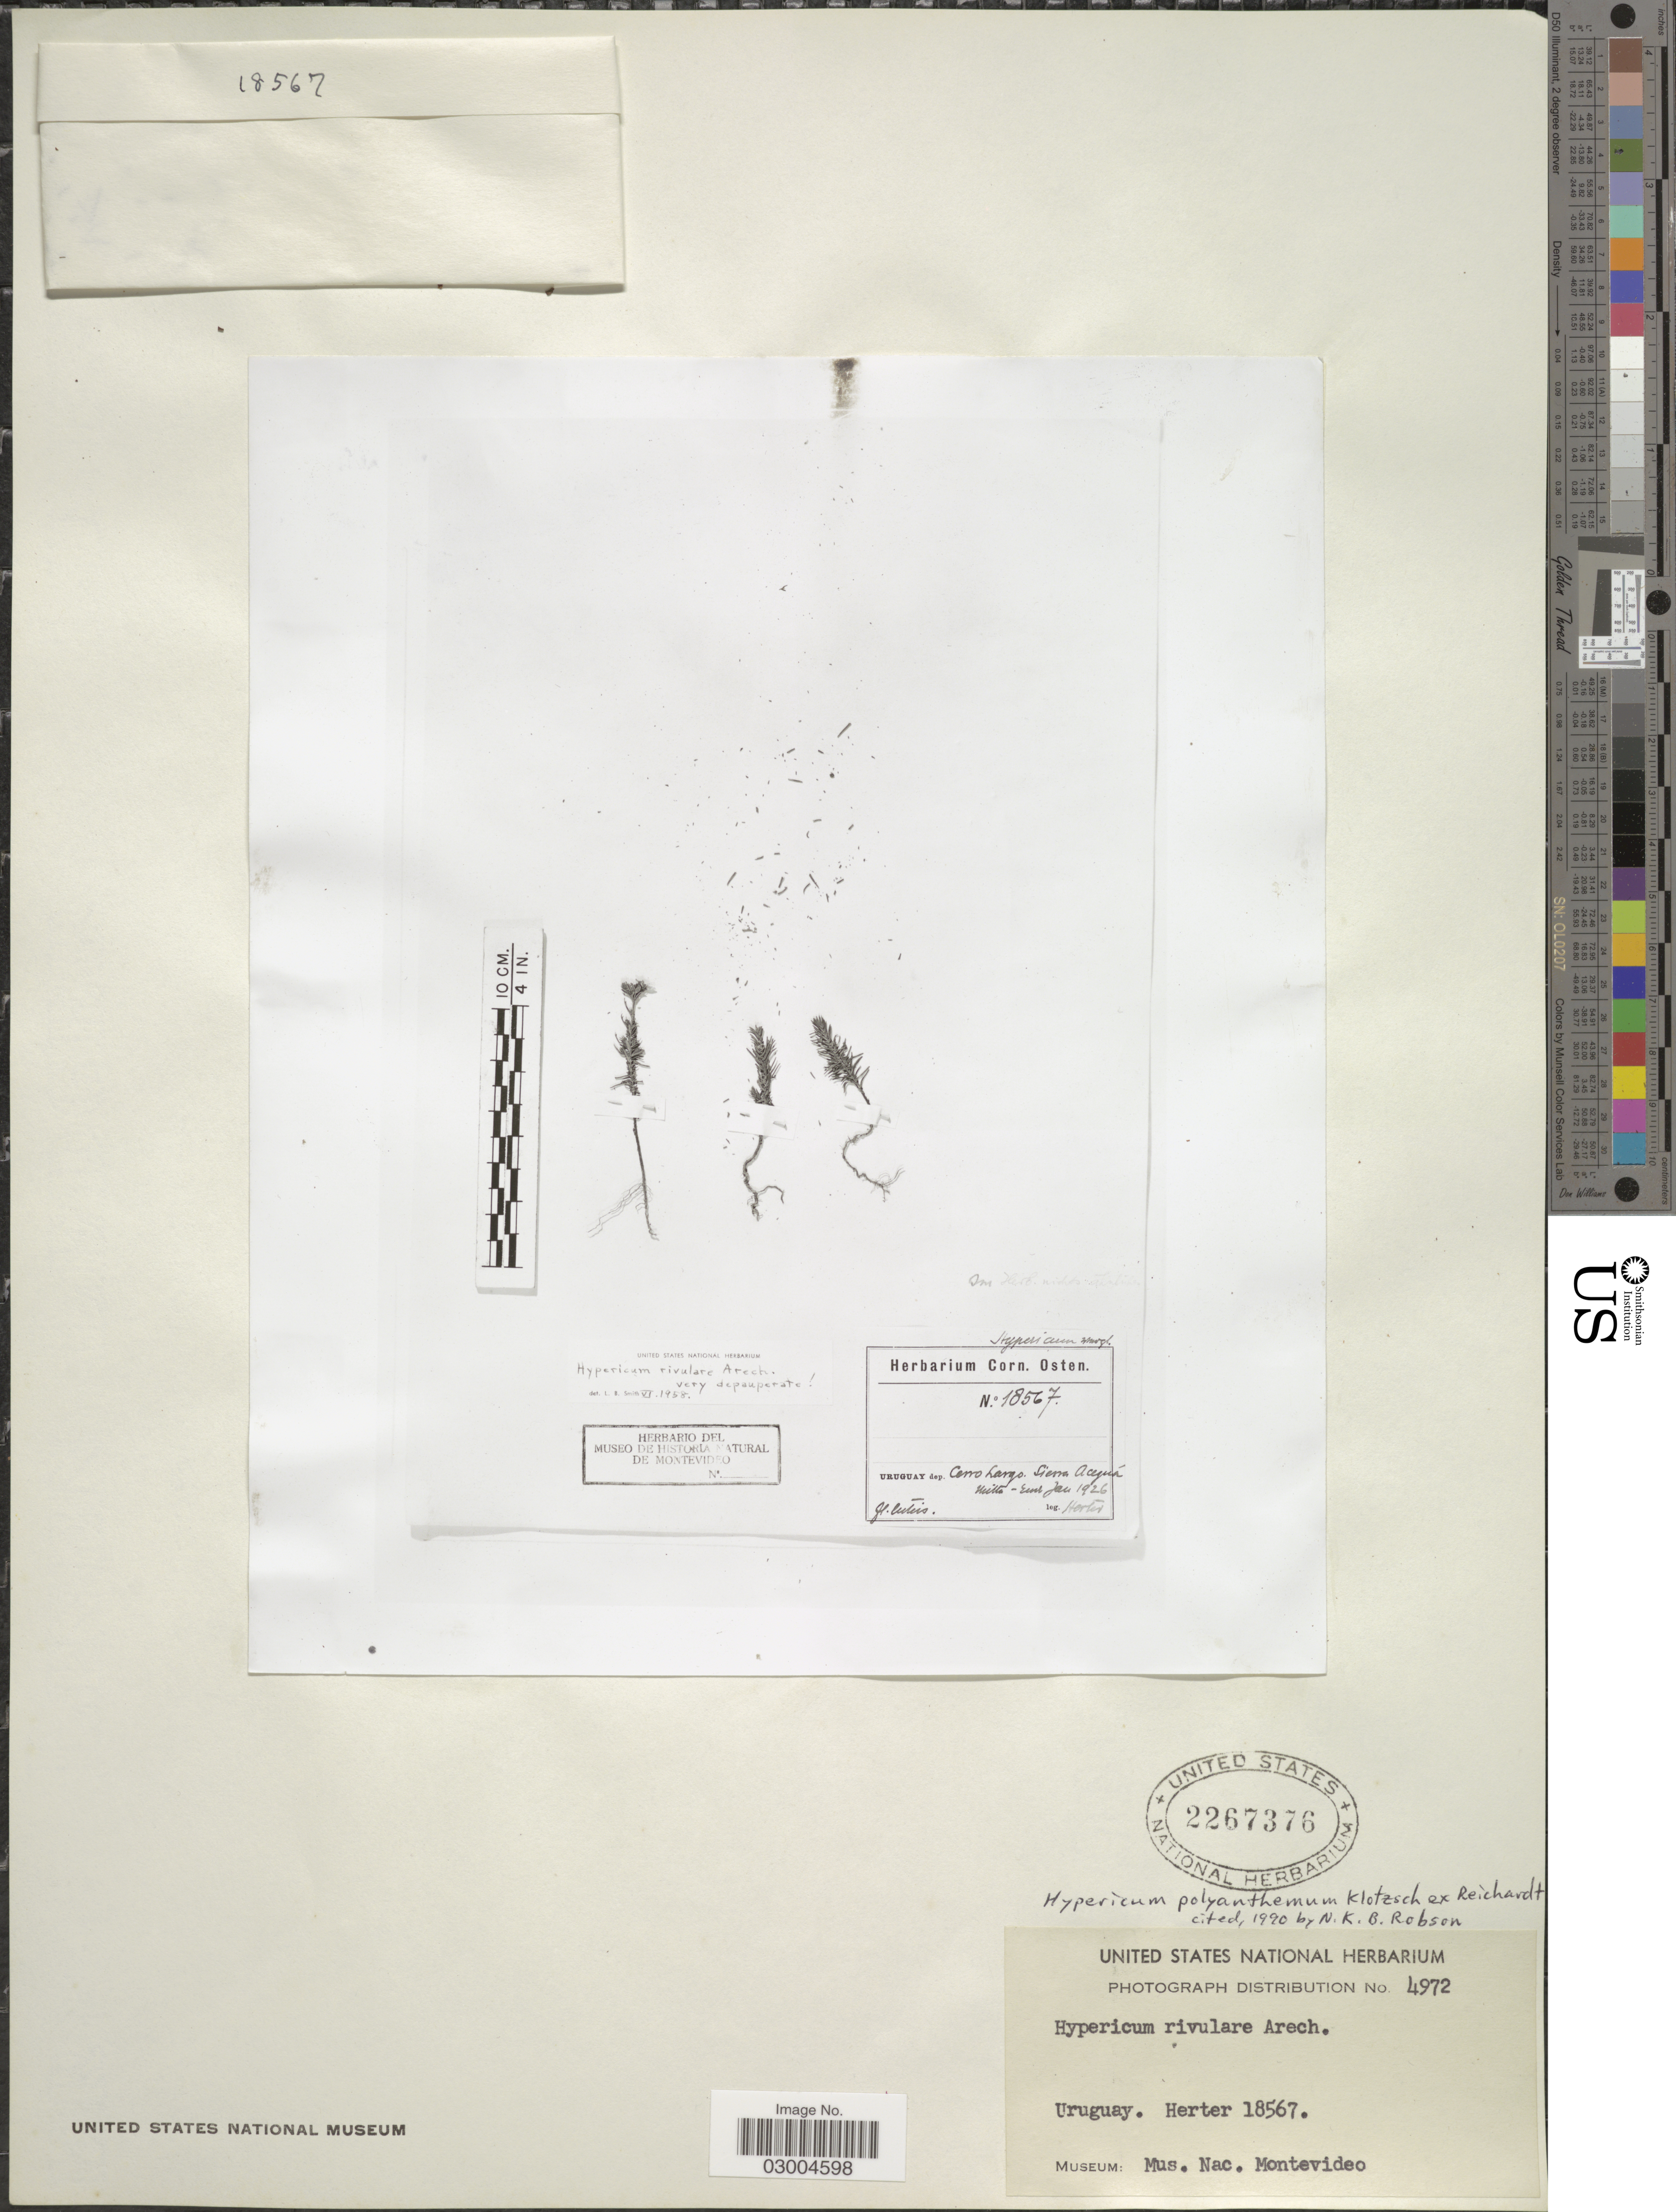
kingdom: Plantae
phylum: Tracheophyta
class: Magnoliopsida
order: Malpighiales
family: Hypericaceae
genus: Hypericum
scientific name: Hypericum polyanthemum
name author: Klotzsch ex Reichardt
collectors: Herter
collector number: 18567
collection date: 1926-01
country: Uruguay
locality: Dep. Cerro Largo. Sierra Aceguá.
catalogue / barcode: US 2267376